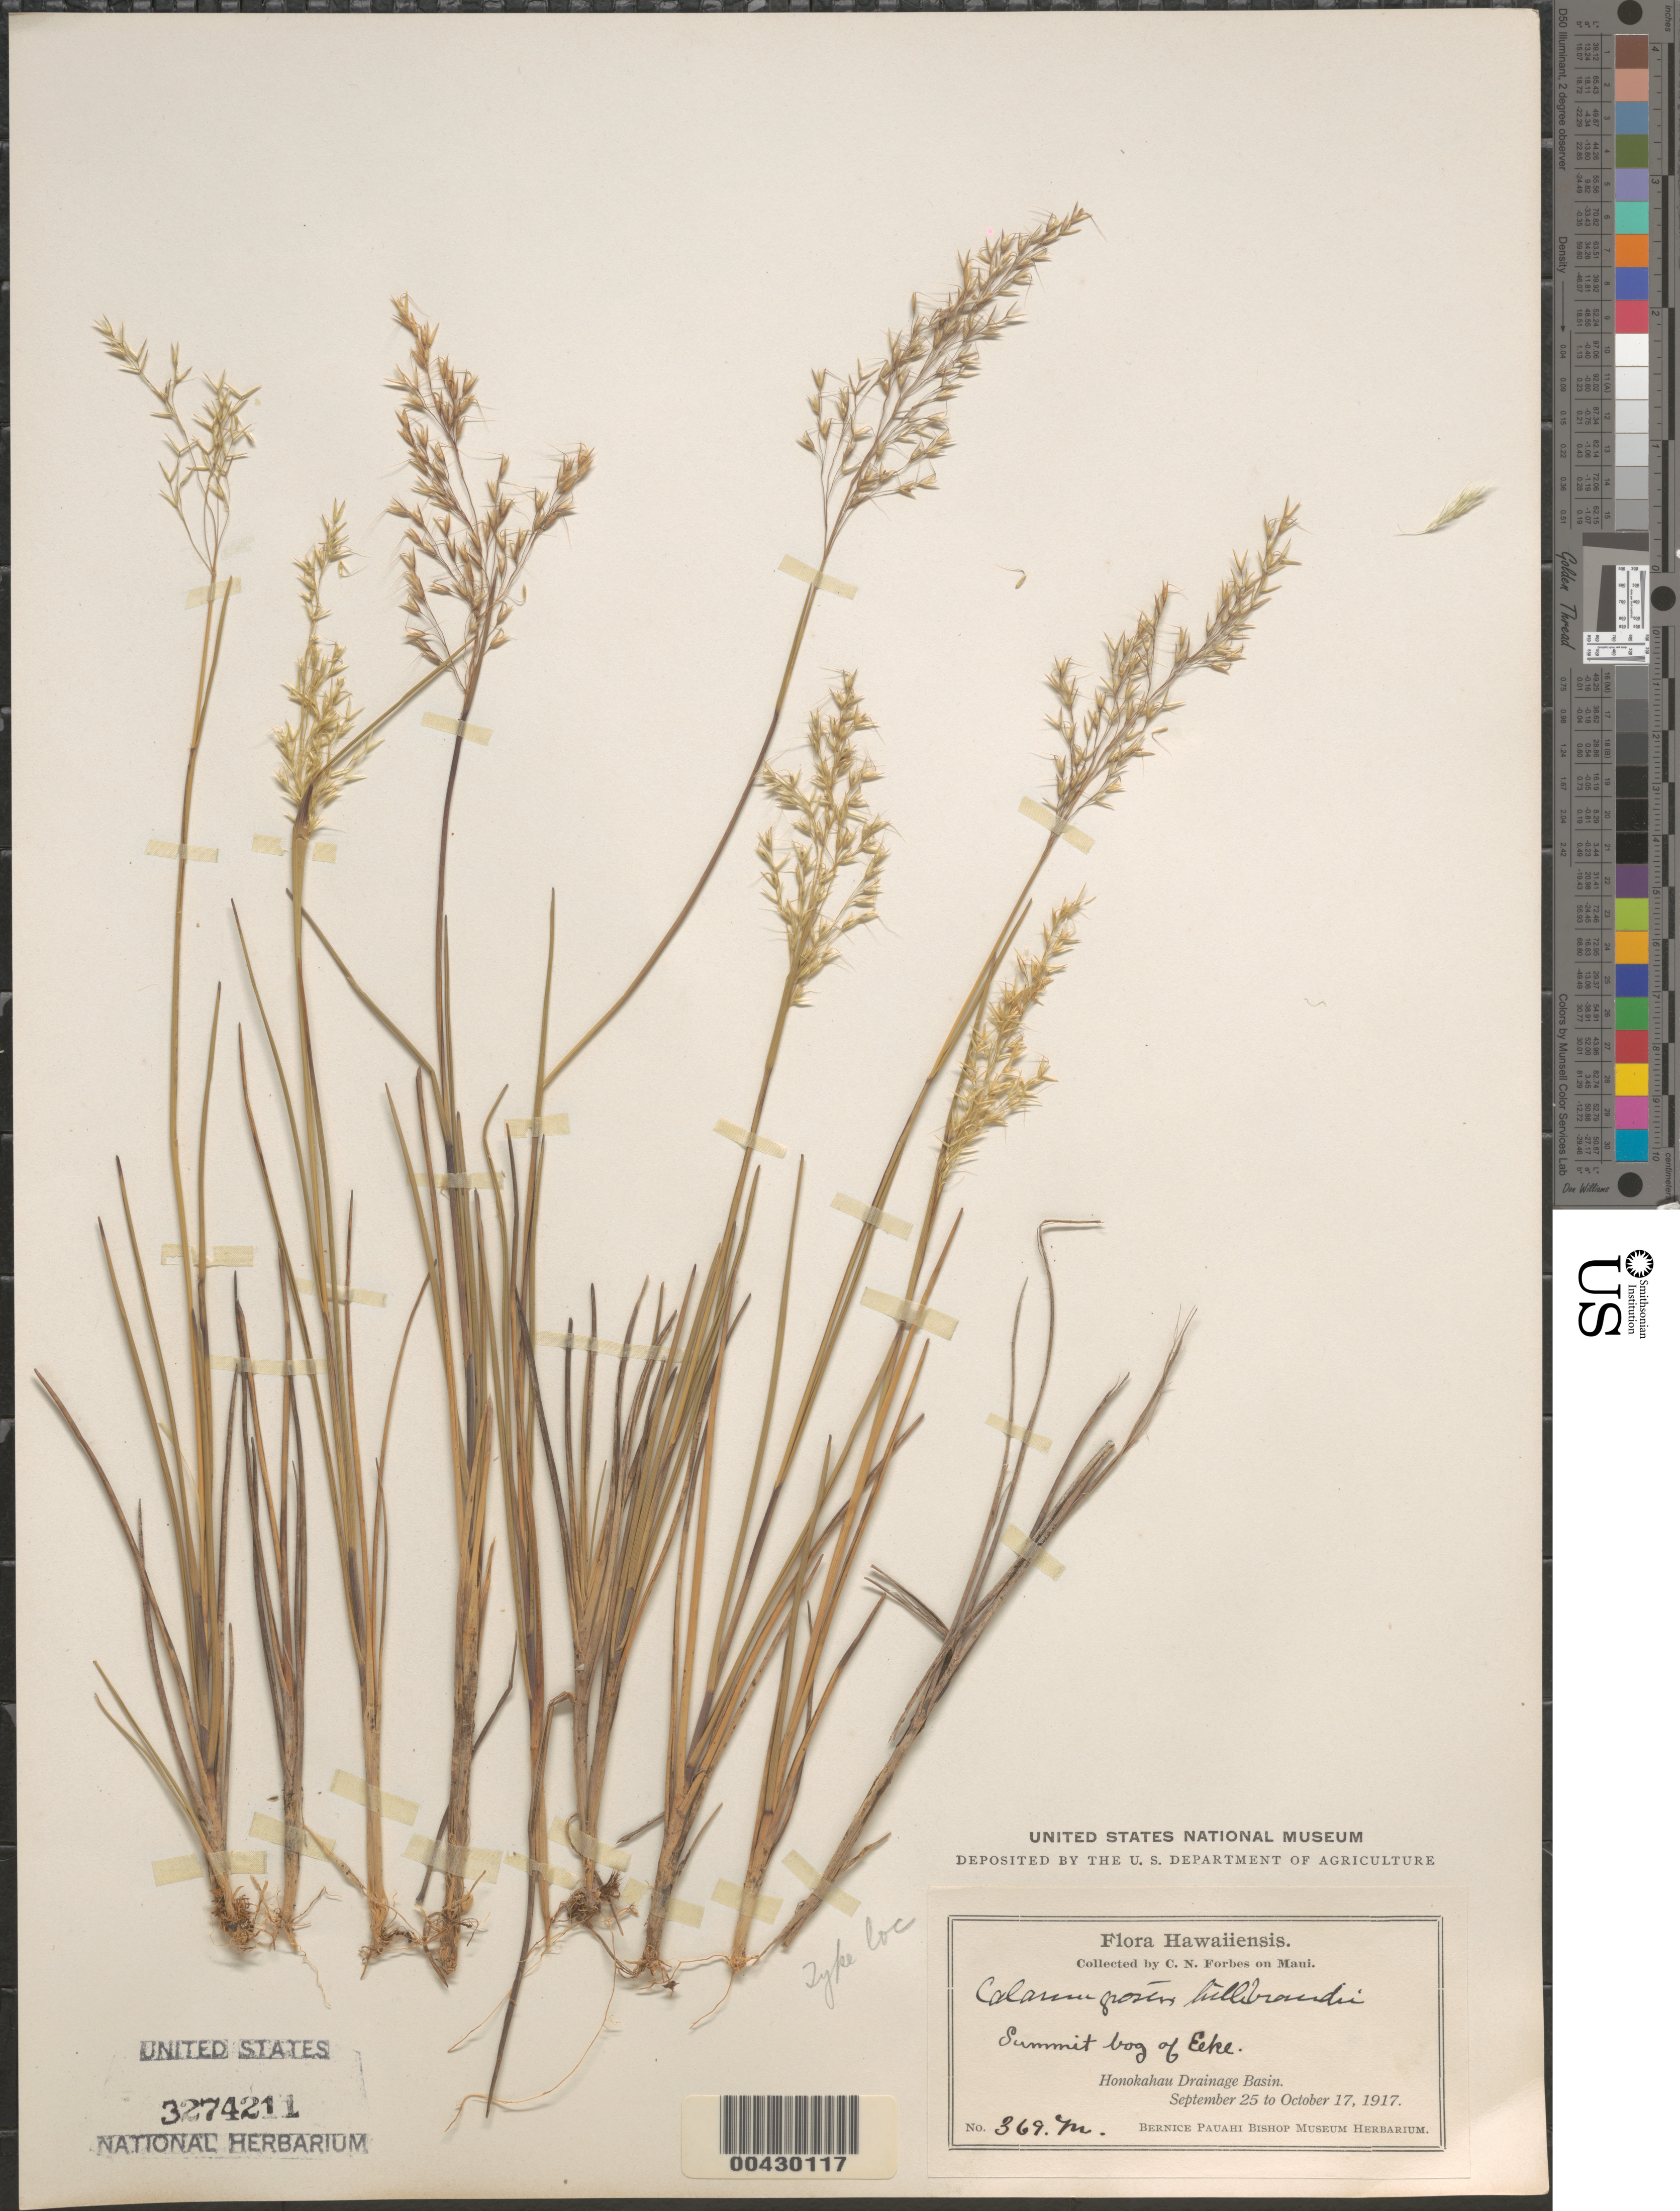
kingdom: Plantae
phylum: Tracheophyta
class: Liliopsida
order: Poales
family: Poaceae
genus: Calamagrostis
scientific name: Calamagrostis hillebrandii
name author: (Munro ex Hillebr.) Hitchc.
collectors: C. N. Forbes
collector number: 369.M.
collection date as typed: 25 Sep 1917 to 17 Oct 1917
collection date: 1917-09-25/1917-10-17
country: United States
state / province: Hawaii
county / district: Maui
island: Maui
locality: Honokahau Drainage Basin, summit bog of Eke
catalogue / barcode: US 3274211